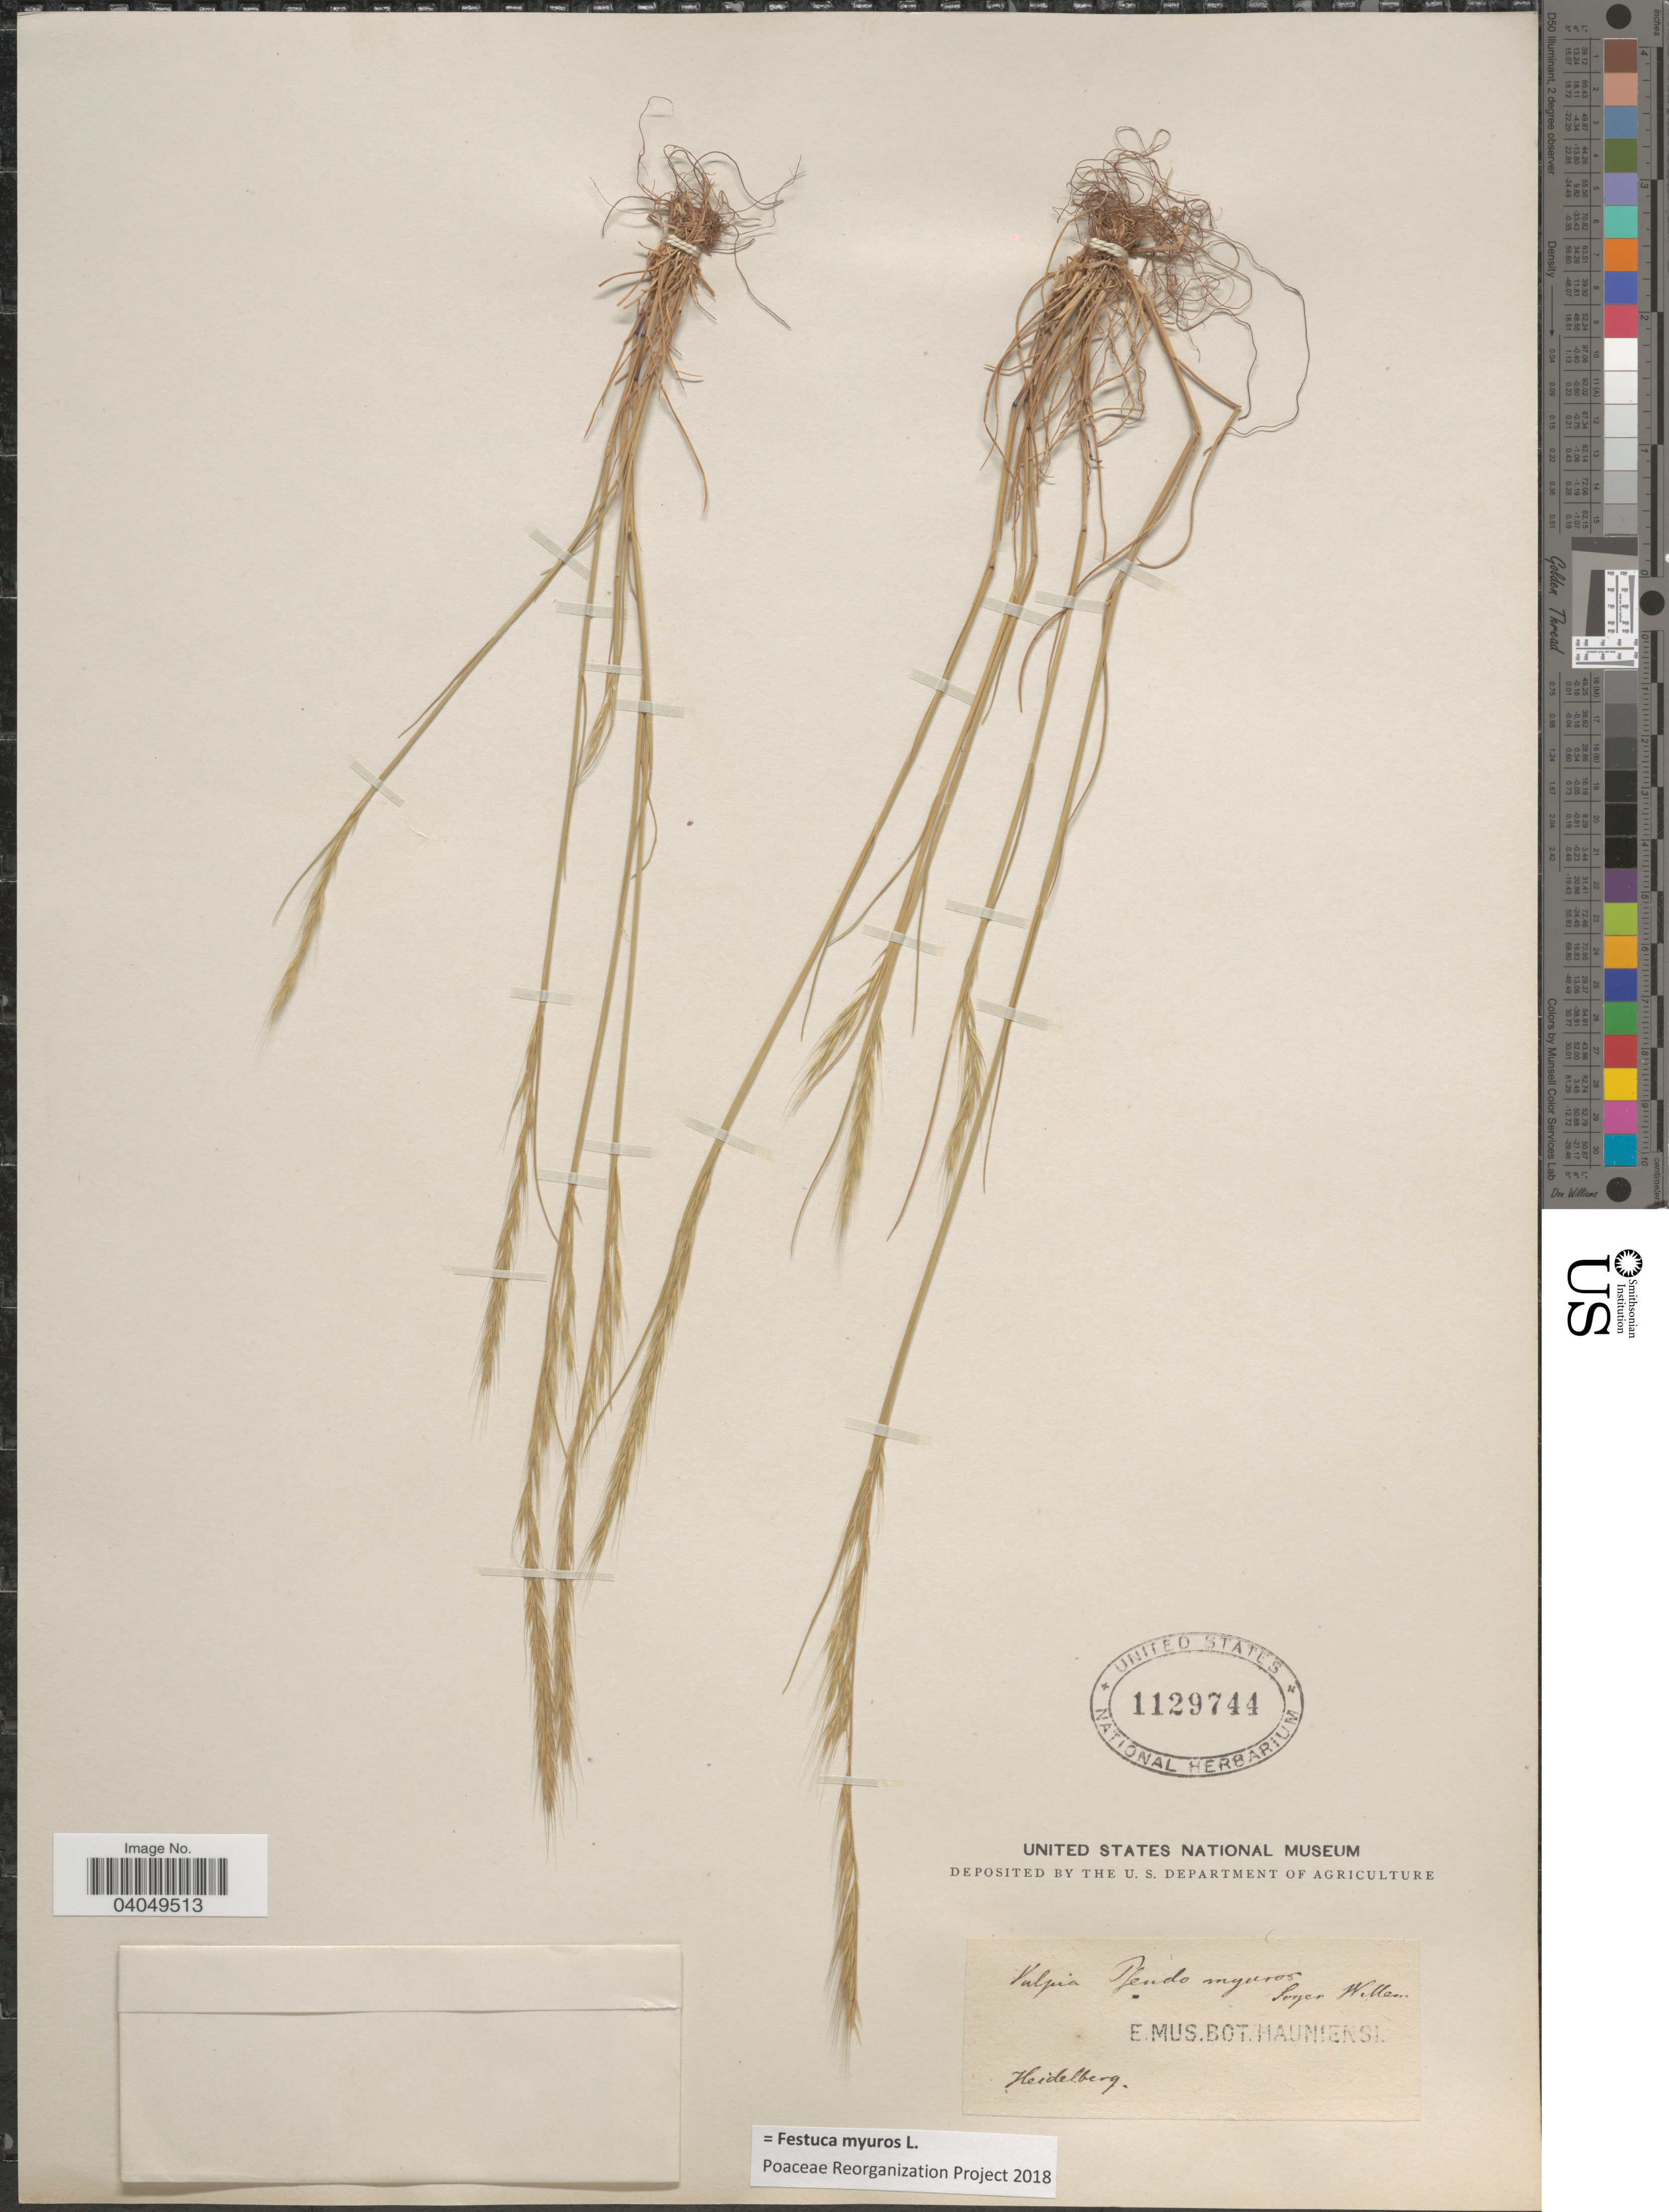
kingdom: Plantae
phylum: Tracheophyta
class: Liliopsida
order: Poales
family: Poaceae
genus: Festuca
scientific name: Festuca myuros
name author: L.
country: Germany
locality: Heidelberg.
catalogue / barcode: US 1129744